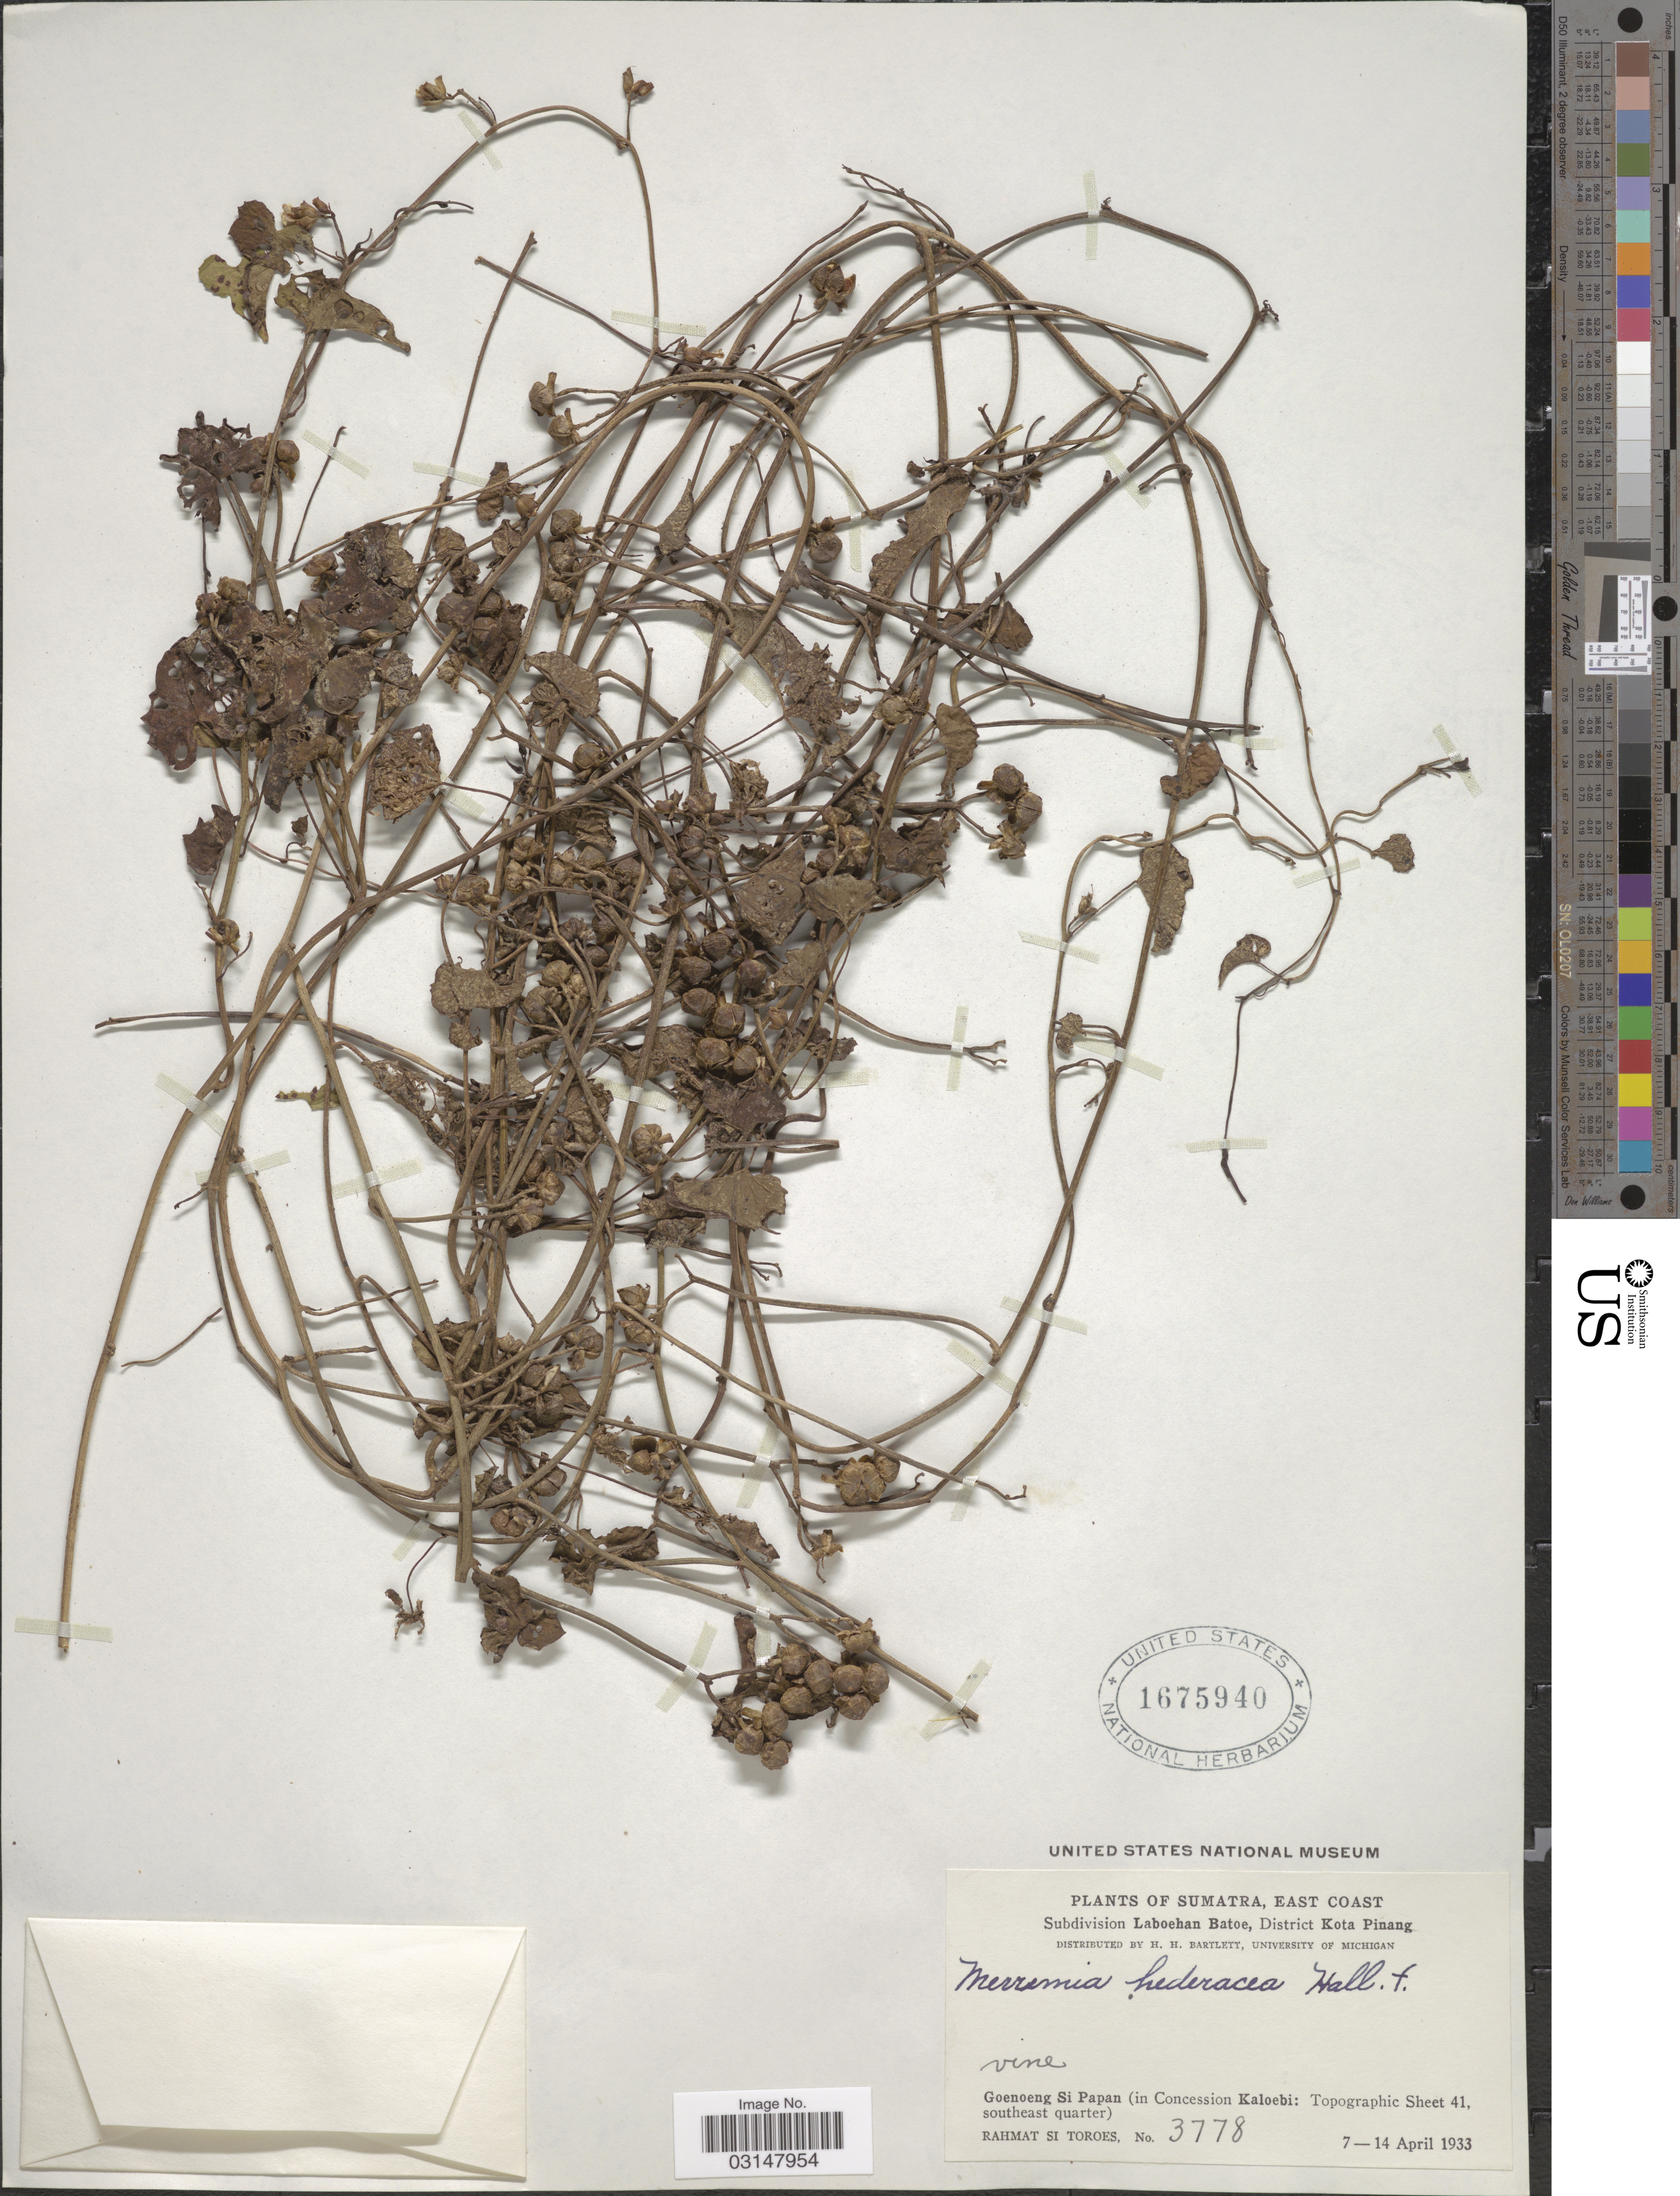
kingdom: Plantae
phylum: Tracheophyta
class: Magnoliopsida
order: Solanales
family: Convolvulaceae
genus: Merremia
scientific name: Merremia hederacea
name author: (Burm. f.) Hallier f.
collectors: Rahmat Si Boeea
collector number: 3778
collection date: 1933-04-07/1933-04-14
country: Indonesia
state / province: Sumatra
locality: East Coast. Subdivision Laboehan Batoe, District Kota Pinang. Goenoeng Si Papan (in Concession Kaloebi: Topographic Sheet 41, southeast quarter).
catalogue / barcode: US 1675940